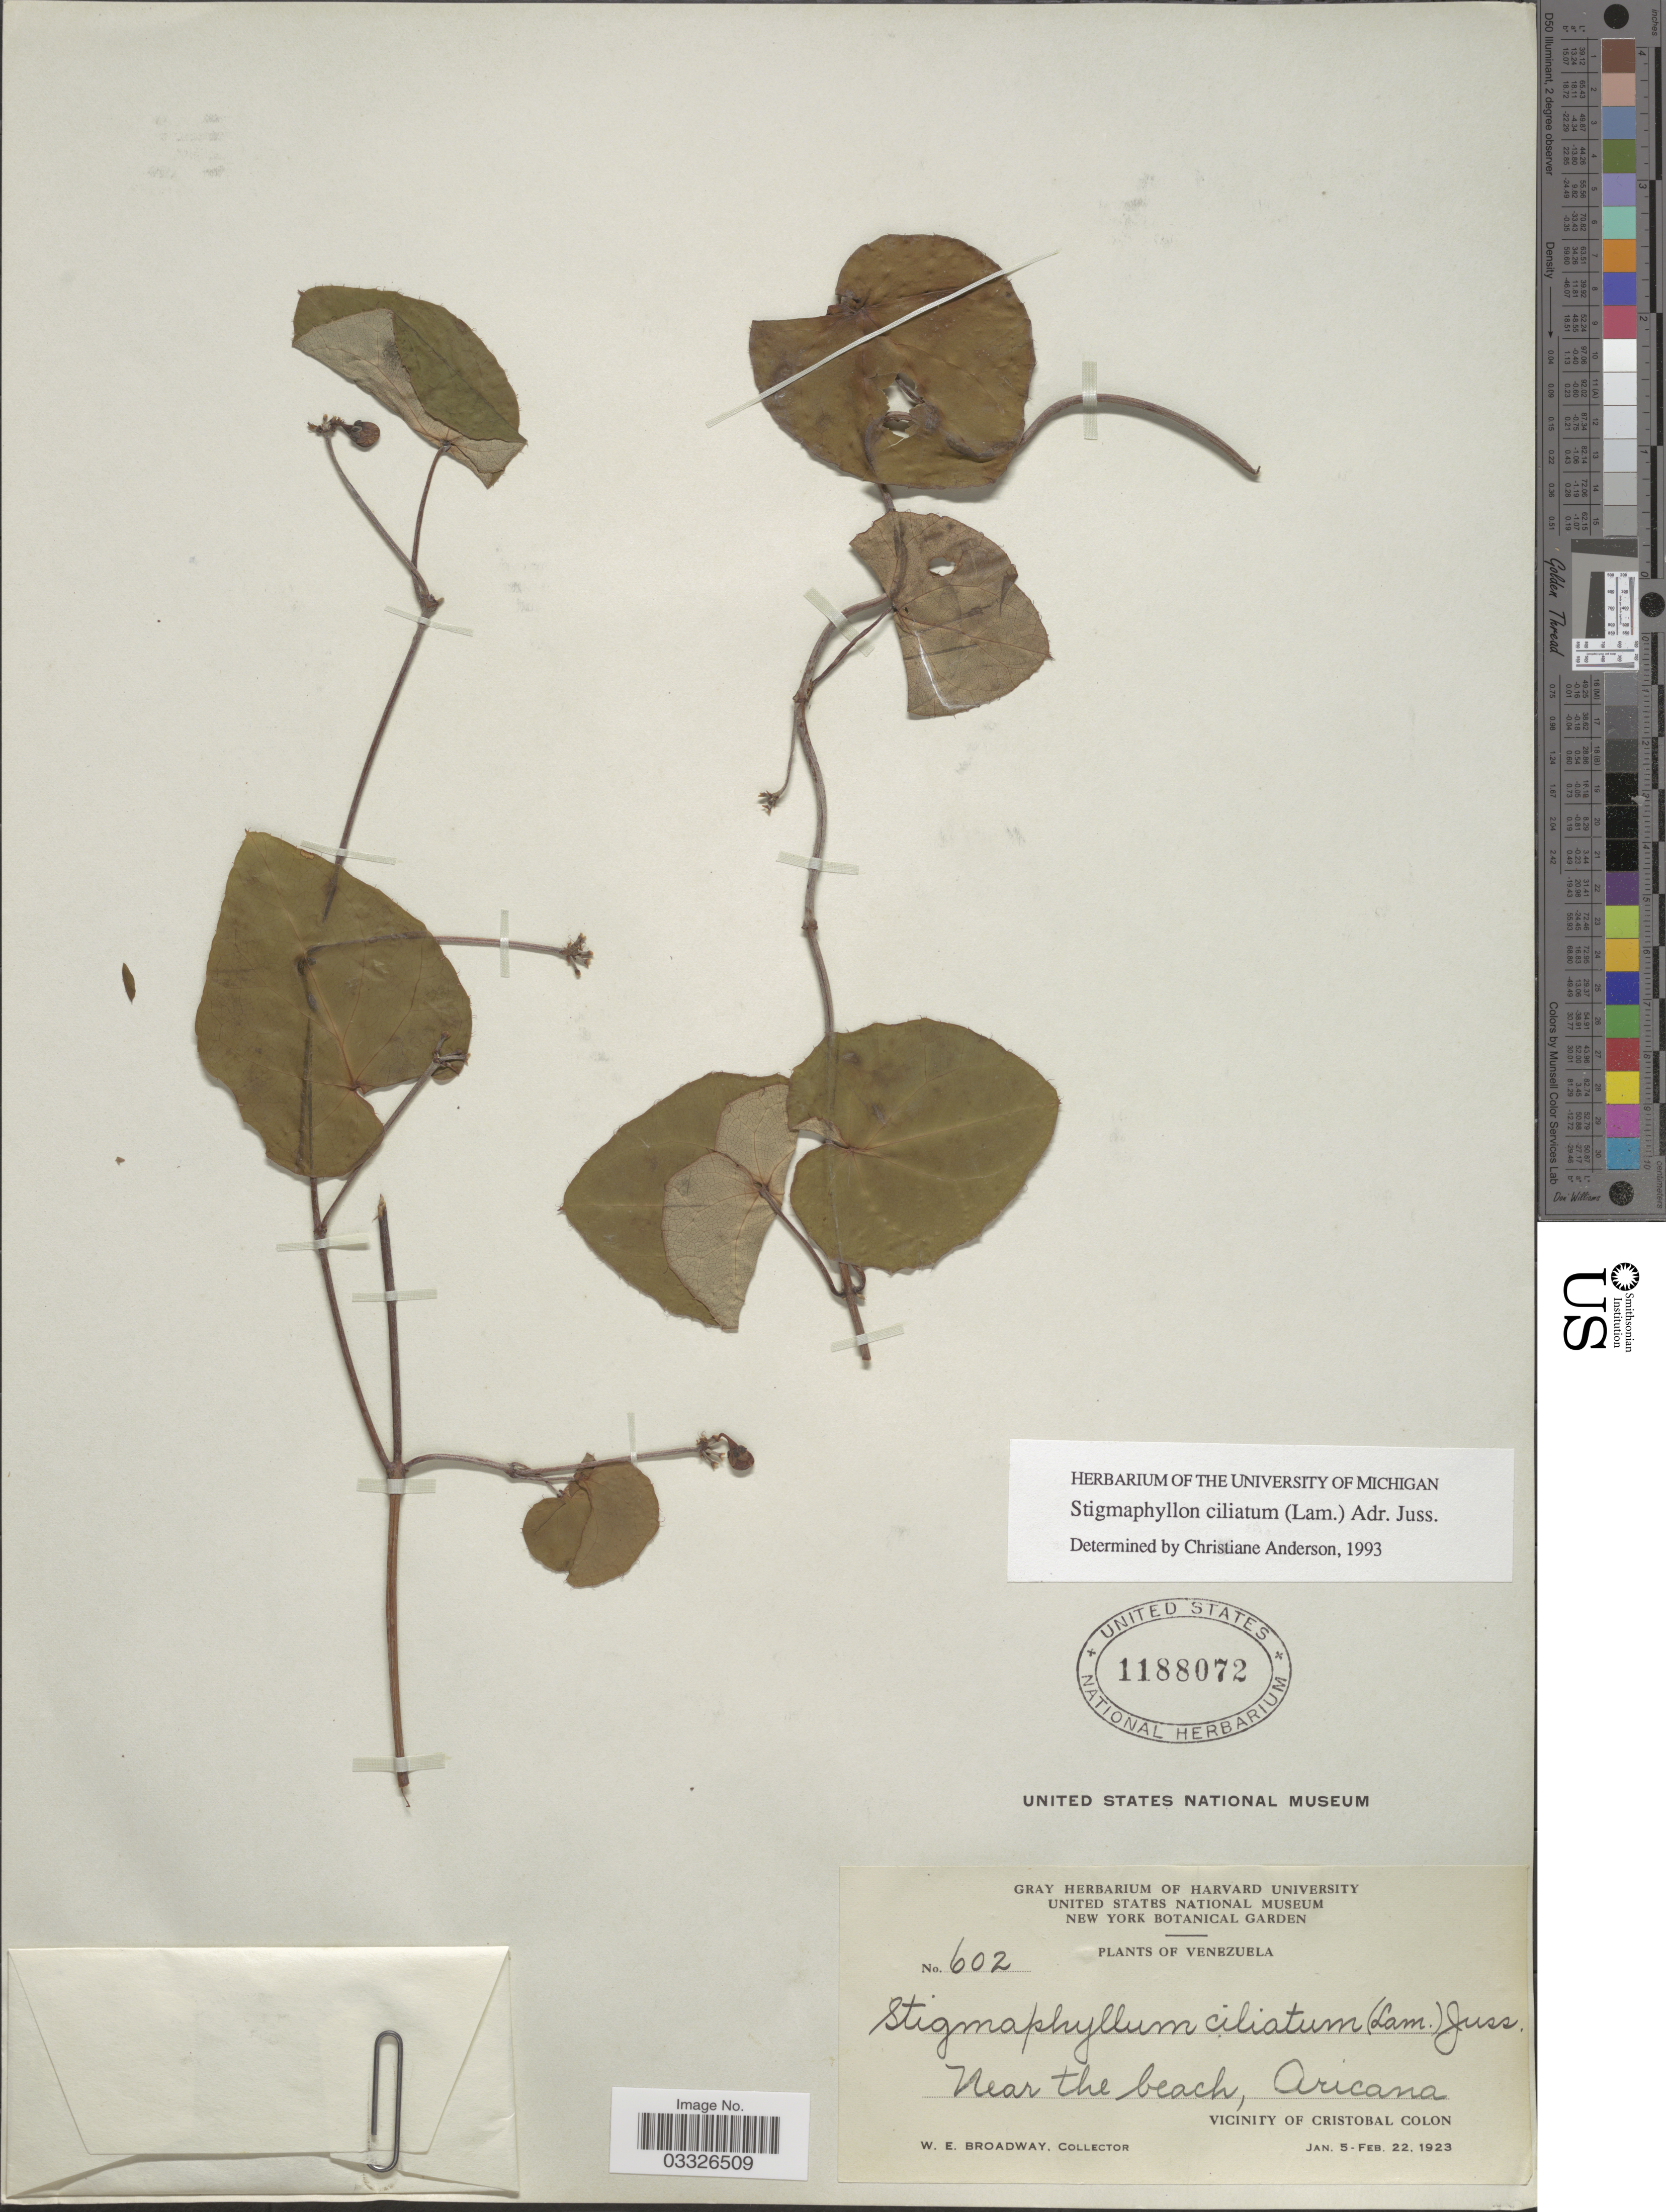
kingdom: Plantae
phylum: Tracheophyta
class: Magnoliopsida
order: Malpighiales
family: Malpighiaceae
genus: Stigmaphyllon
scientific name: Stigmaphyllon ciliatum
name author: (L.) A. Juss.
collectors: W. E. Broadway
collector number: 602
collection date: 1923-01-05/1923-02-22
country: Venezuela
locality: Near the beach, Aricana. Vicinity of Cristobal Colon.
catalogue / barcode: US 1188072